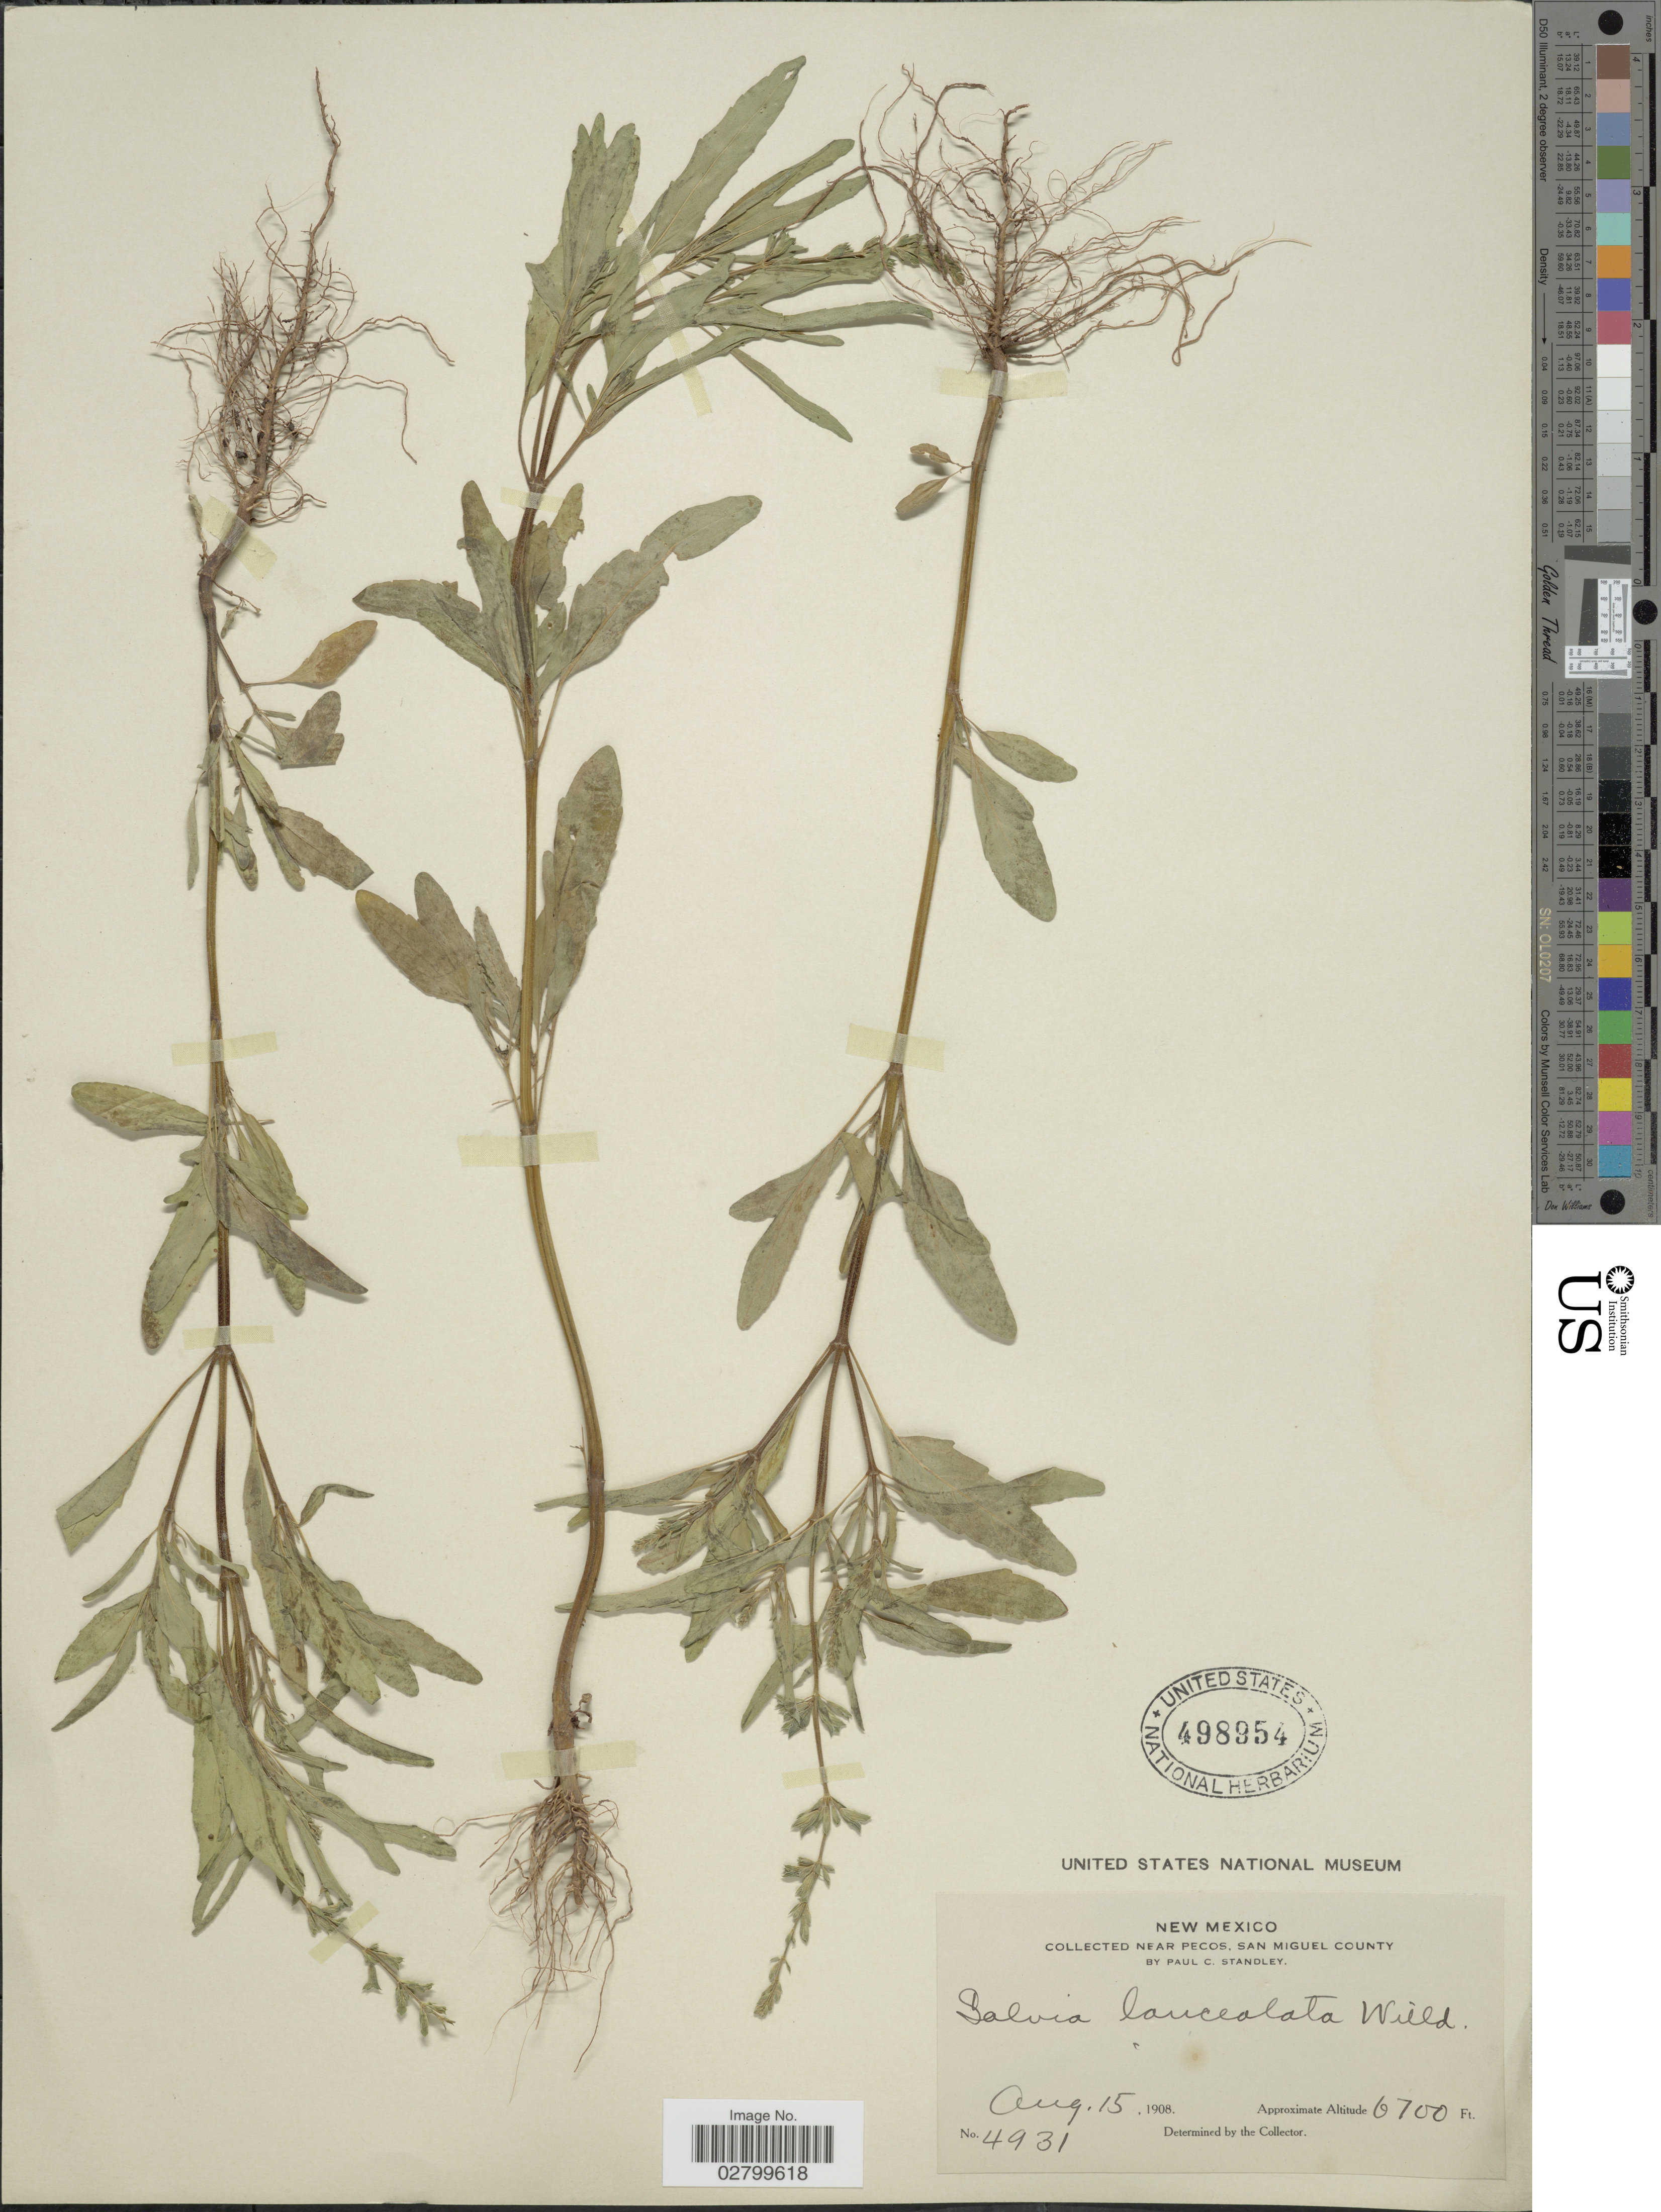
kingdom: Plantae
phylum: Tracheophyta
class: Magnoliopsida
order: Lamiales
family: Lamiaceae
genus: Salvia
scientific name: Salvia lanceolata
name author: Brouss.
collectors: P. C. Standley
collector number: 4931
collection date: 1908-08-15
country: United States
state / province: New Mexico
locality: Near Pecos, San Miguel County.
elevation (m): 2042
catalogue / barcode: US 498954